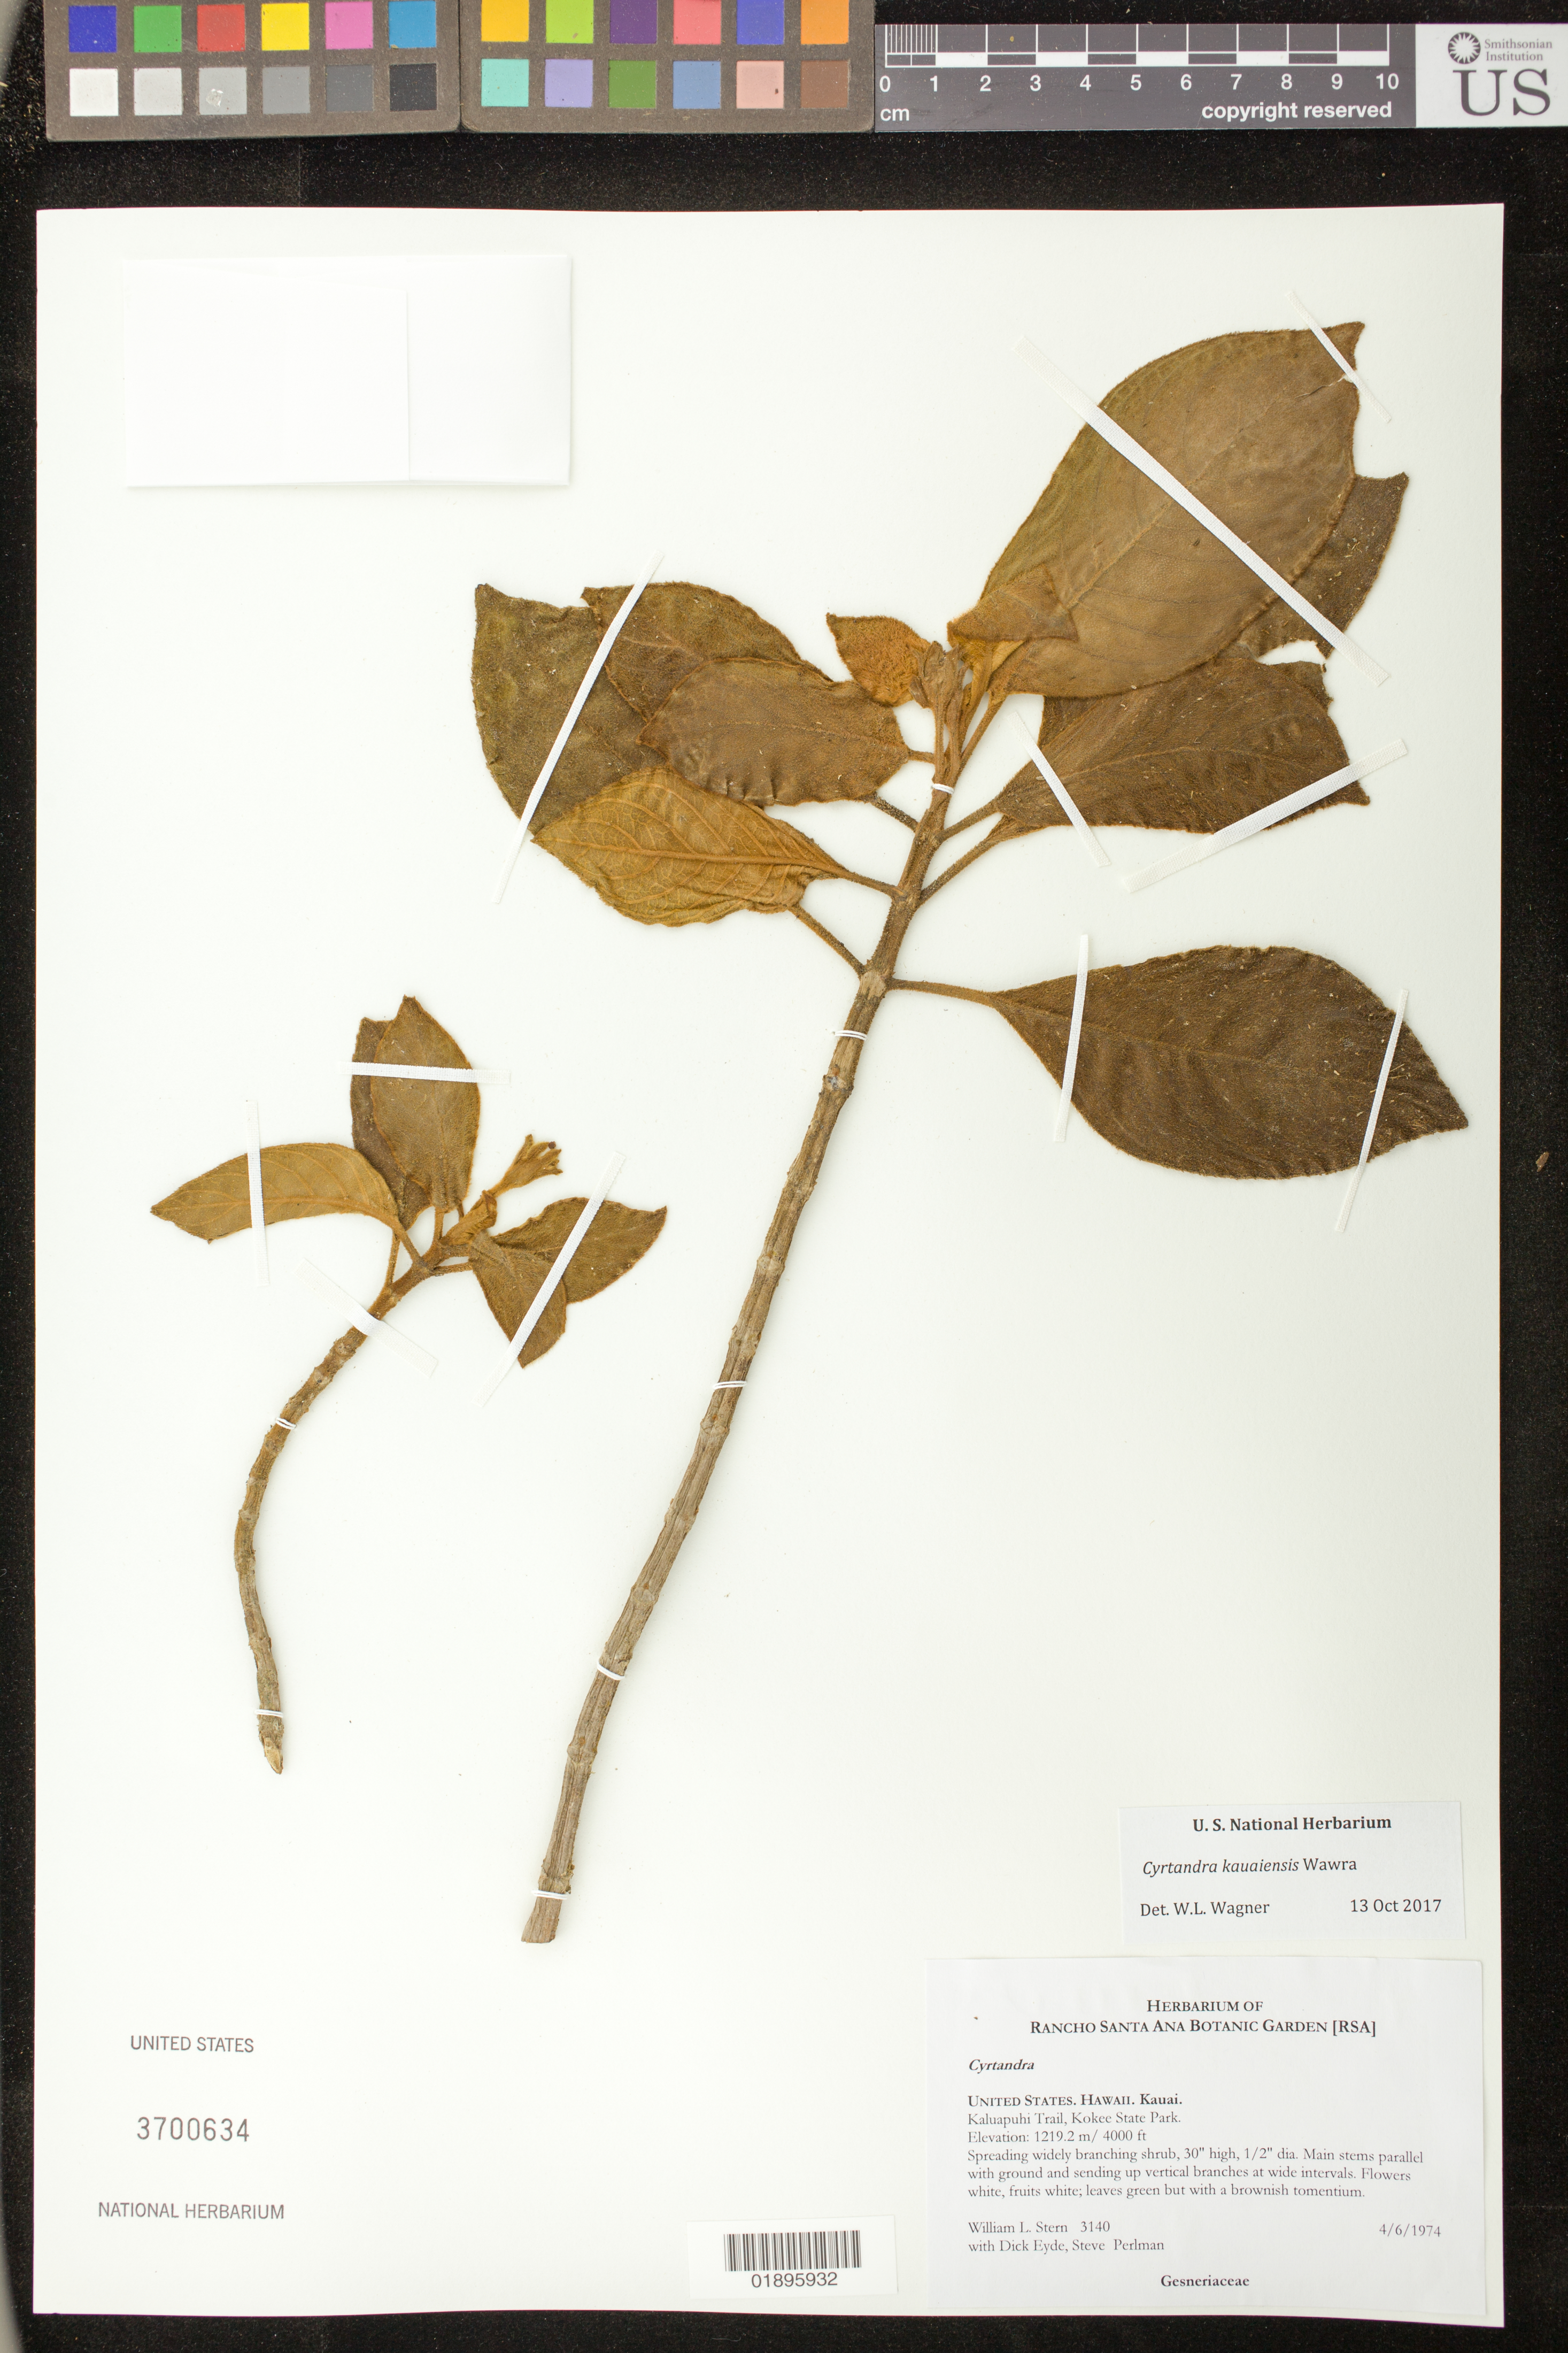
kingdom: Plantae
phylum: Tracheophyta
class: Magnoliopsida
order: Lamiales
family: Gesneriaceae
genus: Cyrtandra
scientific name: Cyrtandra kauaiensis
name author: Wawra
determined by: Wagner, W. L., (BOT), Smithsonian Institution - National Museum of Natural History (UNITED STATES)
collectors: W. L. Stern & J. Faye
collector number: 3140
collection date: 1974-04-02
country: United States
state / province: Hawaii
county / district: Kauai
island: Kaua'i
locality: Kokee area, trail to Pihea.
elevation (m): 1219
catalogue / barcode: US 3700634